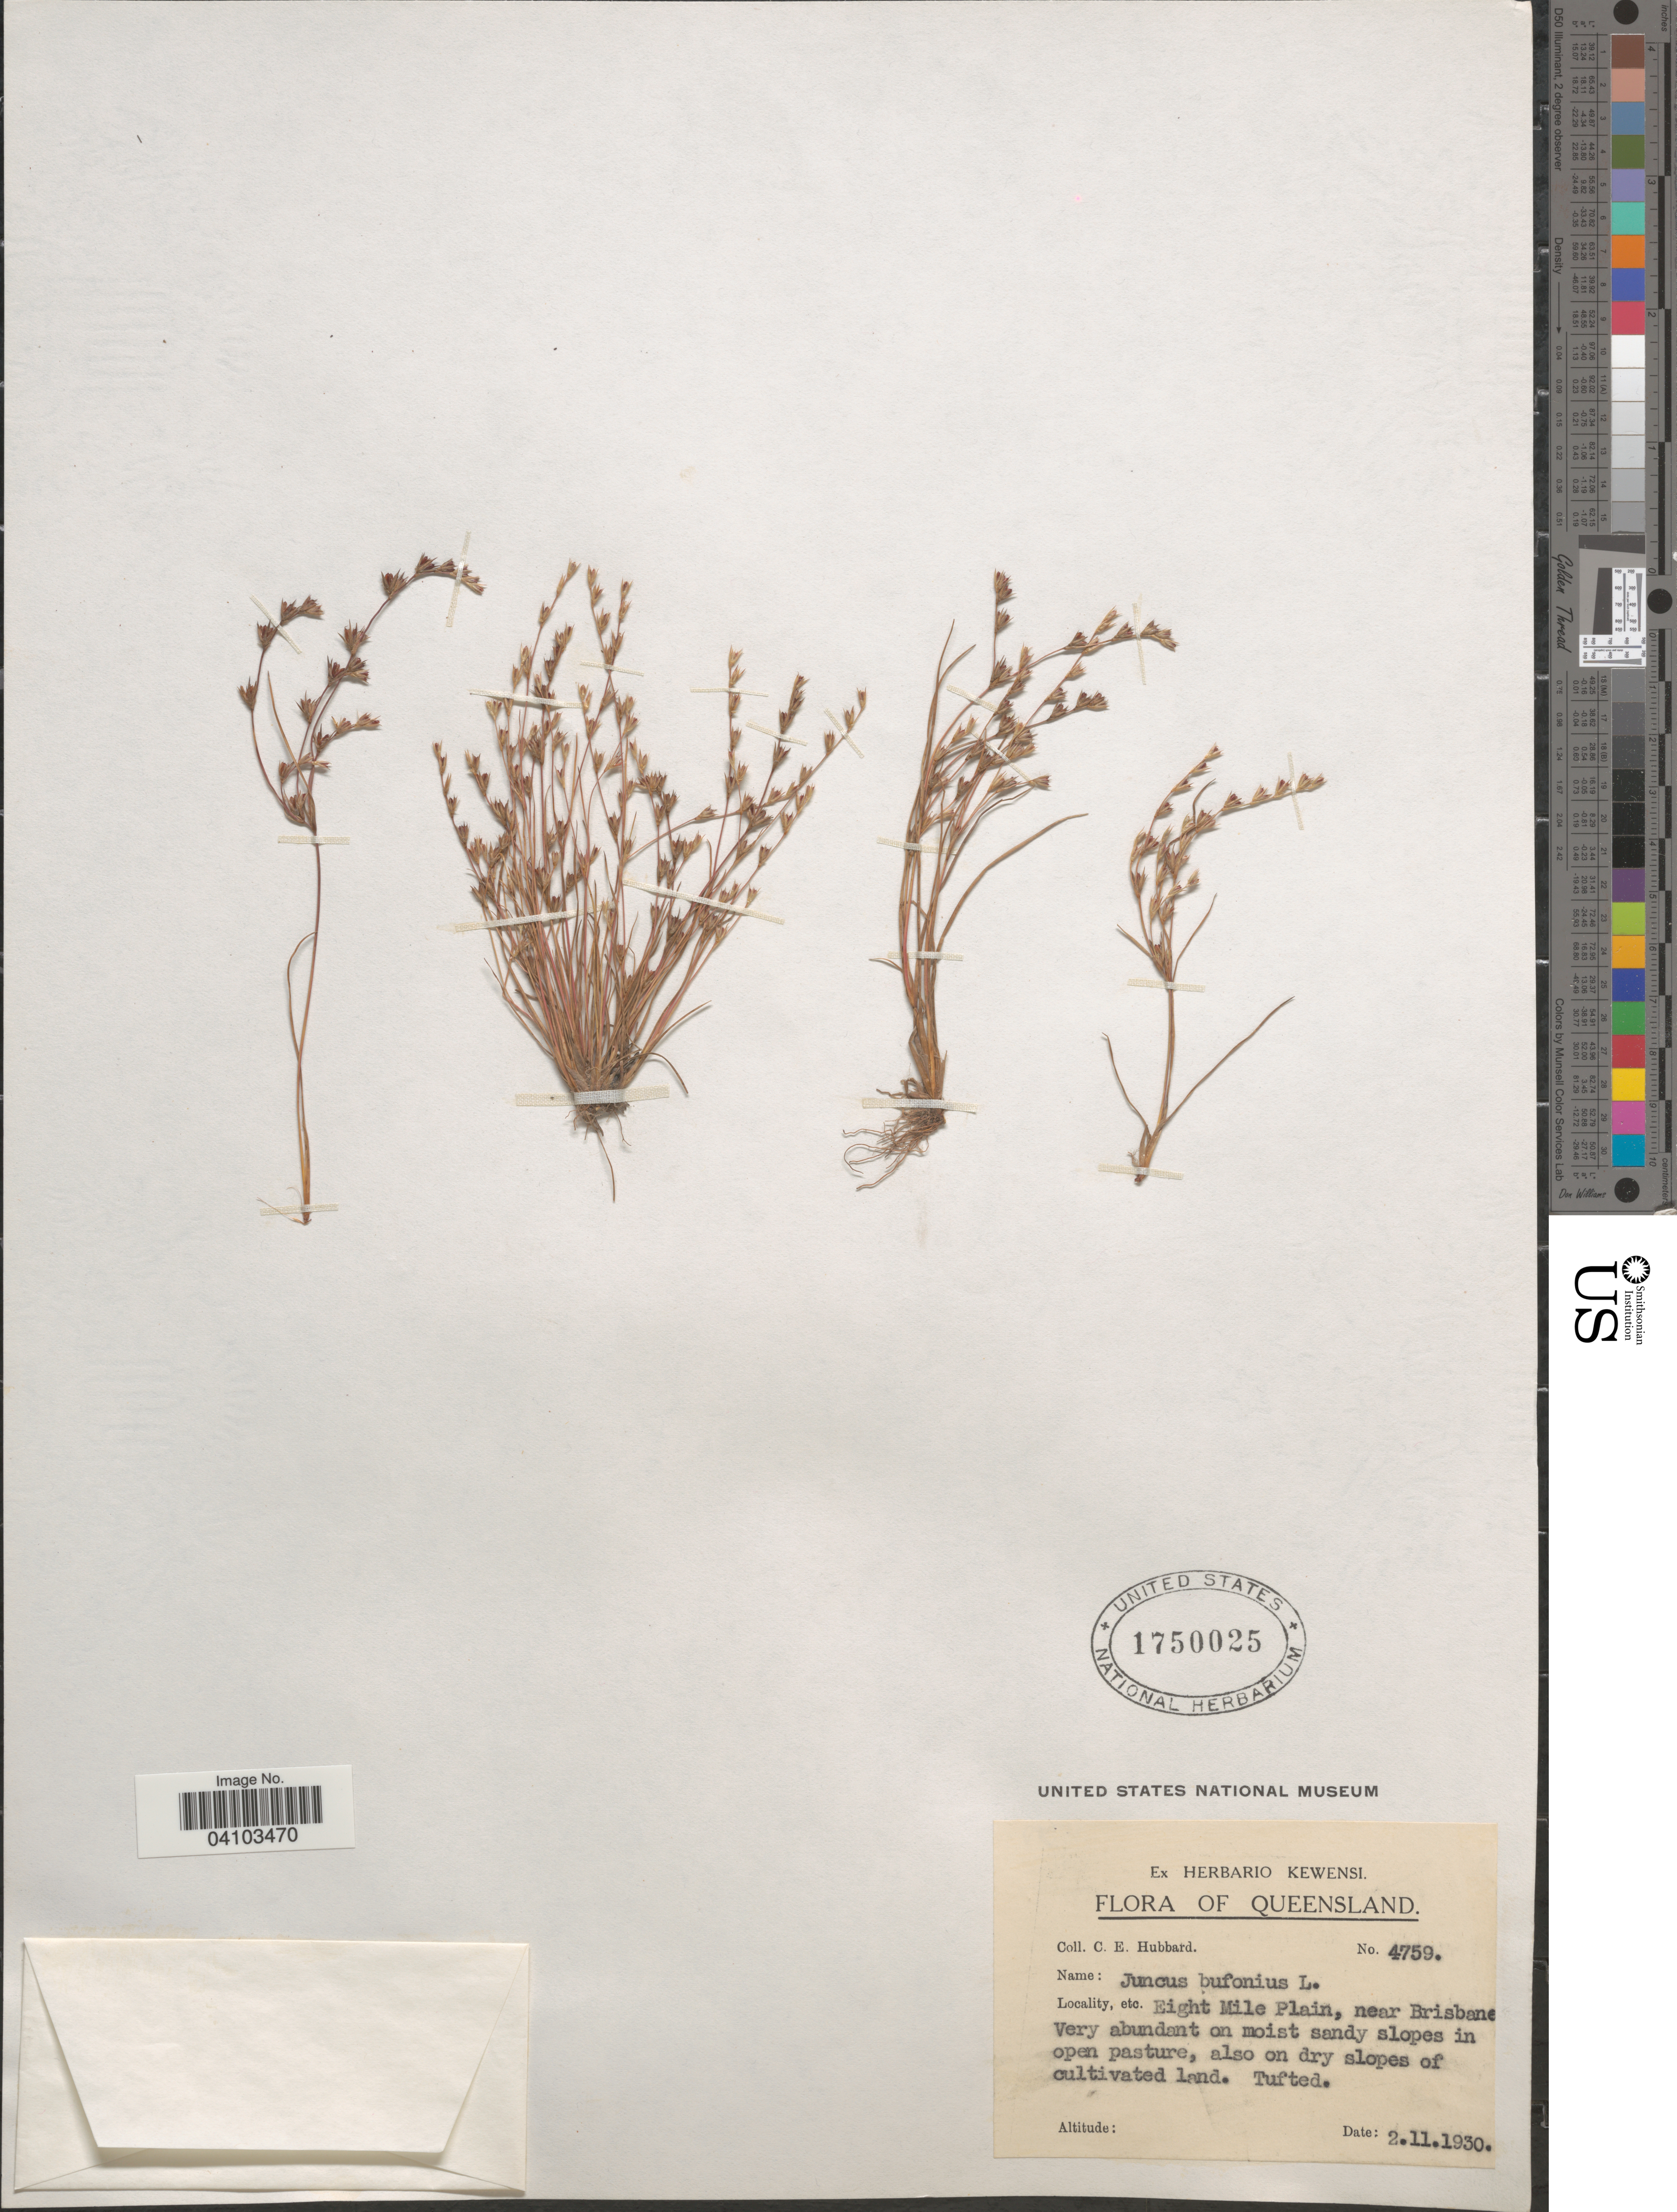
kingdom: Plantae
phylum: Tracheophyta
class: Liliopsida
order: Poales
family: Juncaceae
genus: Juncus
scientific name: Juncus bufonius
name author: L.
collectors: C. E. Hubbard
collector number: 4759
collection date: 1930-11-02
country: Australia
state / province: Queensland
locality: Eight Mile Plain, near Brisbane.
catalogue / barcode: US 1750025